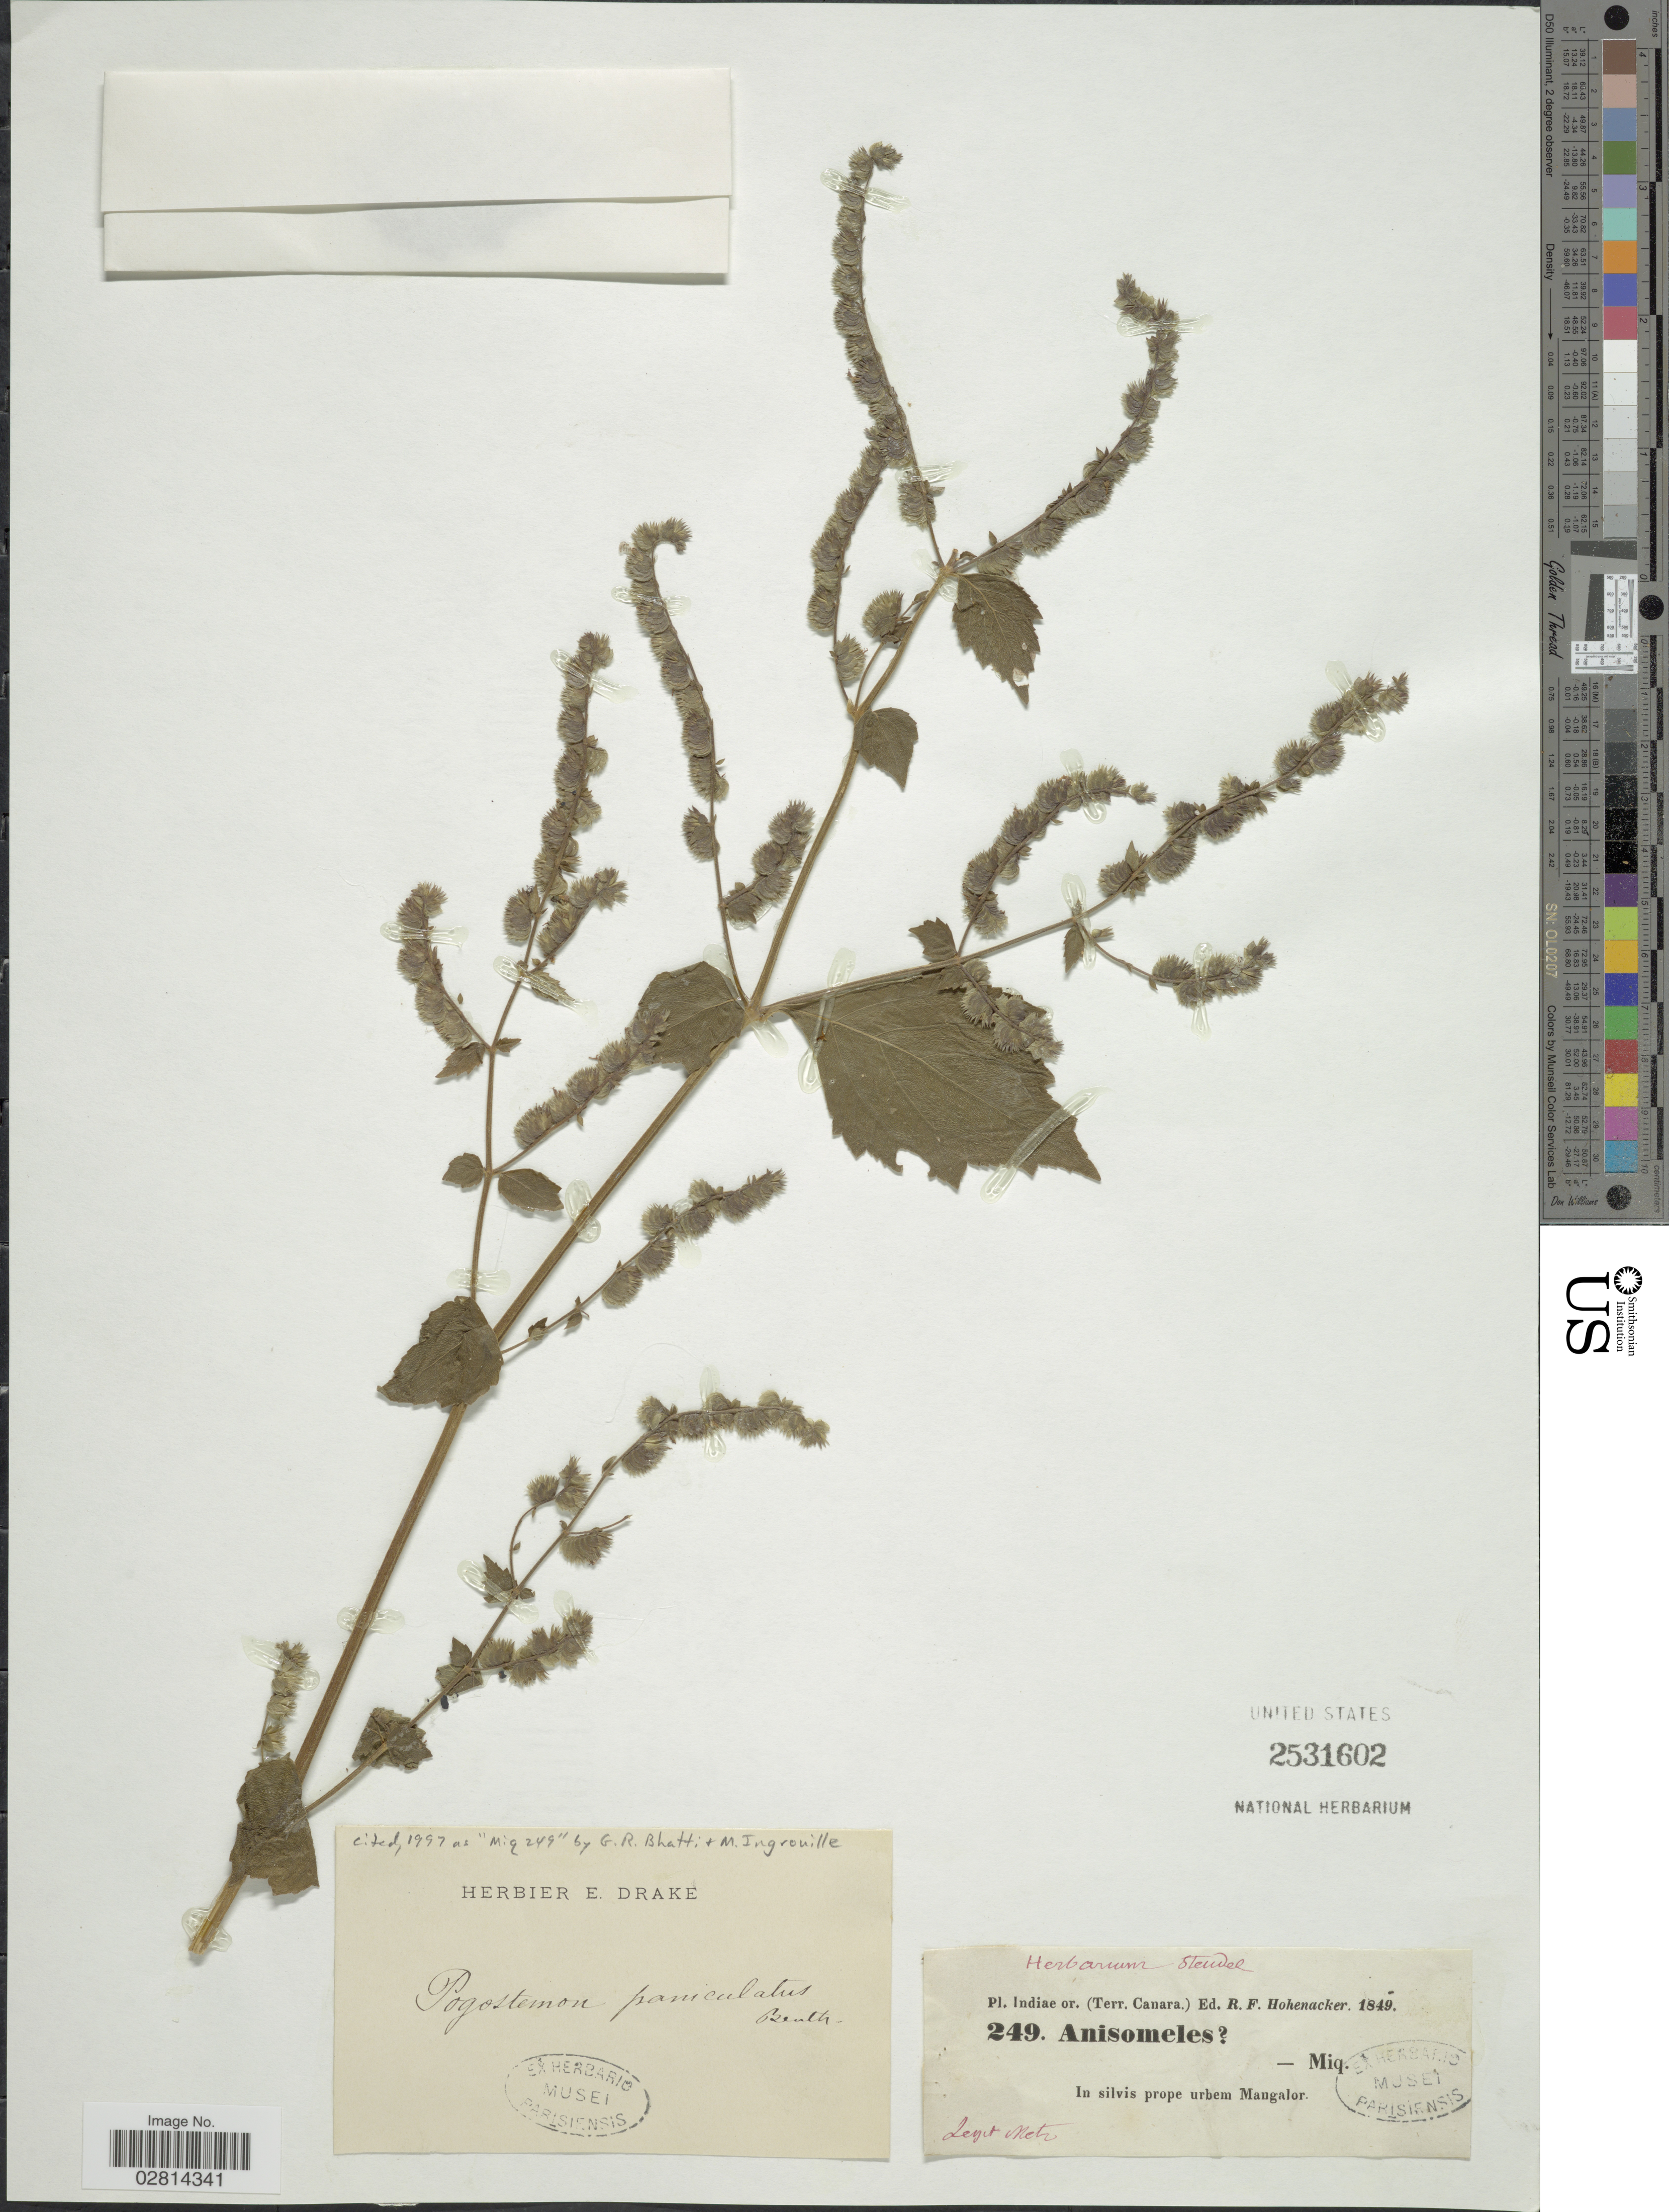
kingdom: Plantae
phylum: Tracheophyta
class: Magnoliopsida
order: Lamiales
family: Lamiaceae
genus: Pogostemon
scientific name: Pogostemon paniculatus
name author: Benth.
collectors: -. Metz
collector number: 249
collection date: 1849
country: India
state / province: Karnataka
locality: Indiae or. (Terr. Canara). In silvis prope urbem Mangalor.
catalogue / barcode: US 2531602